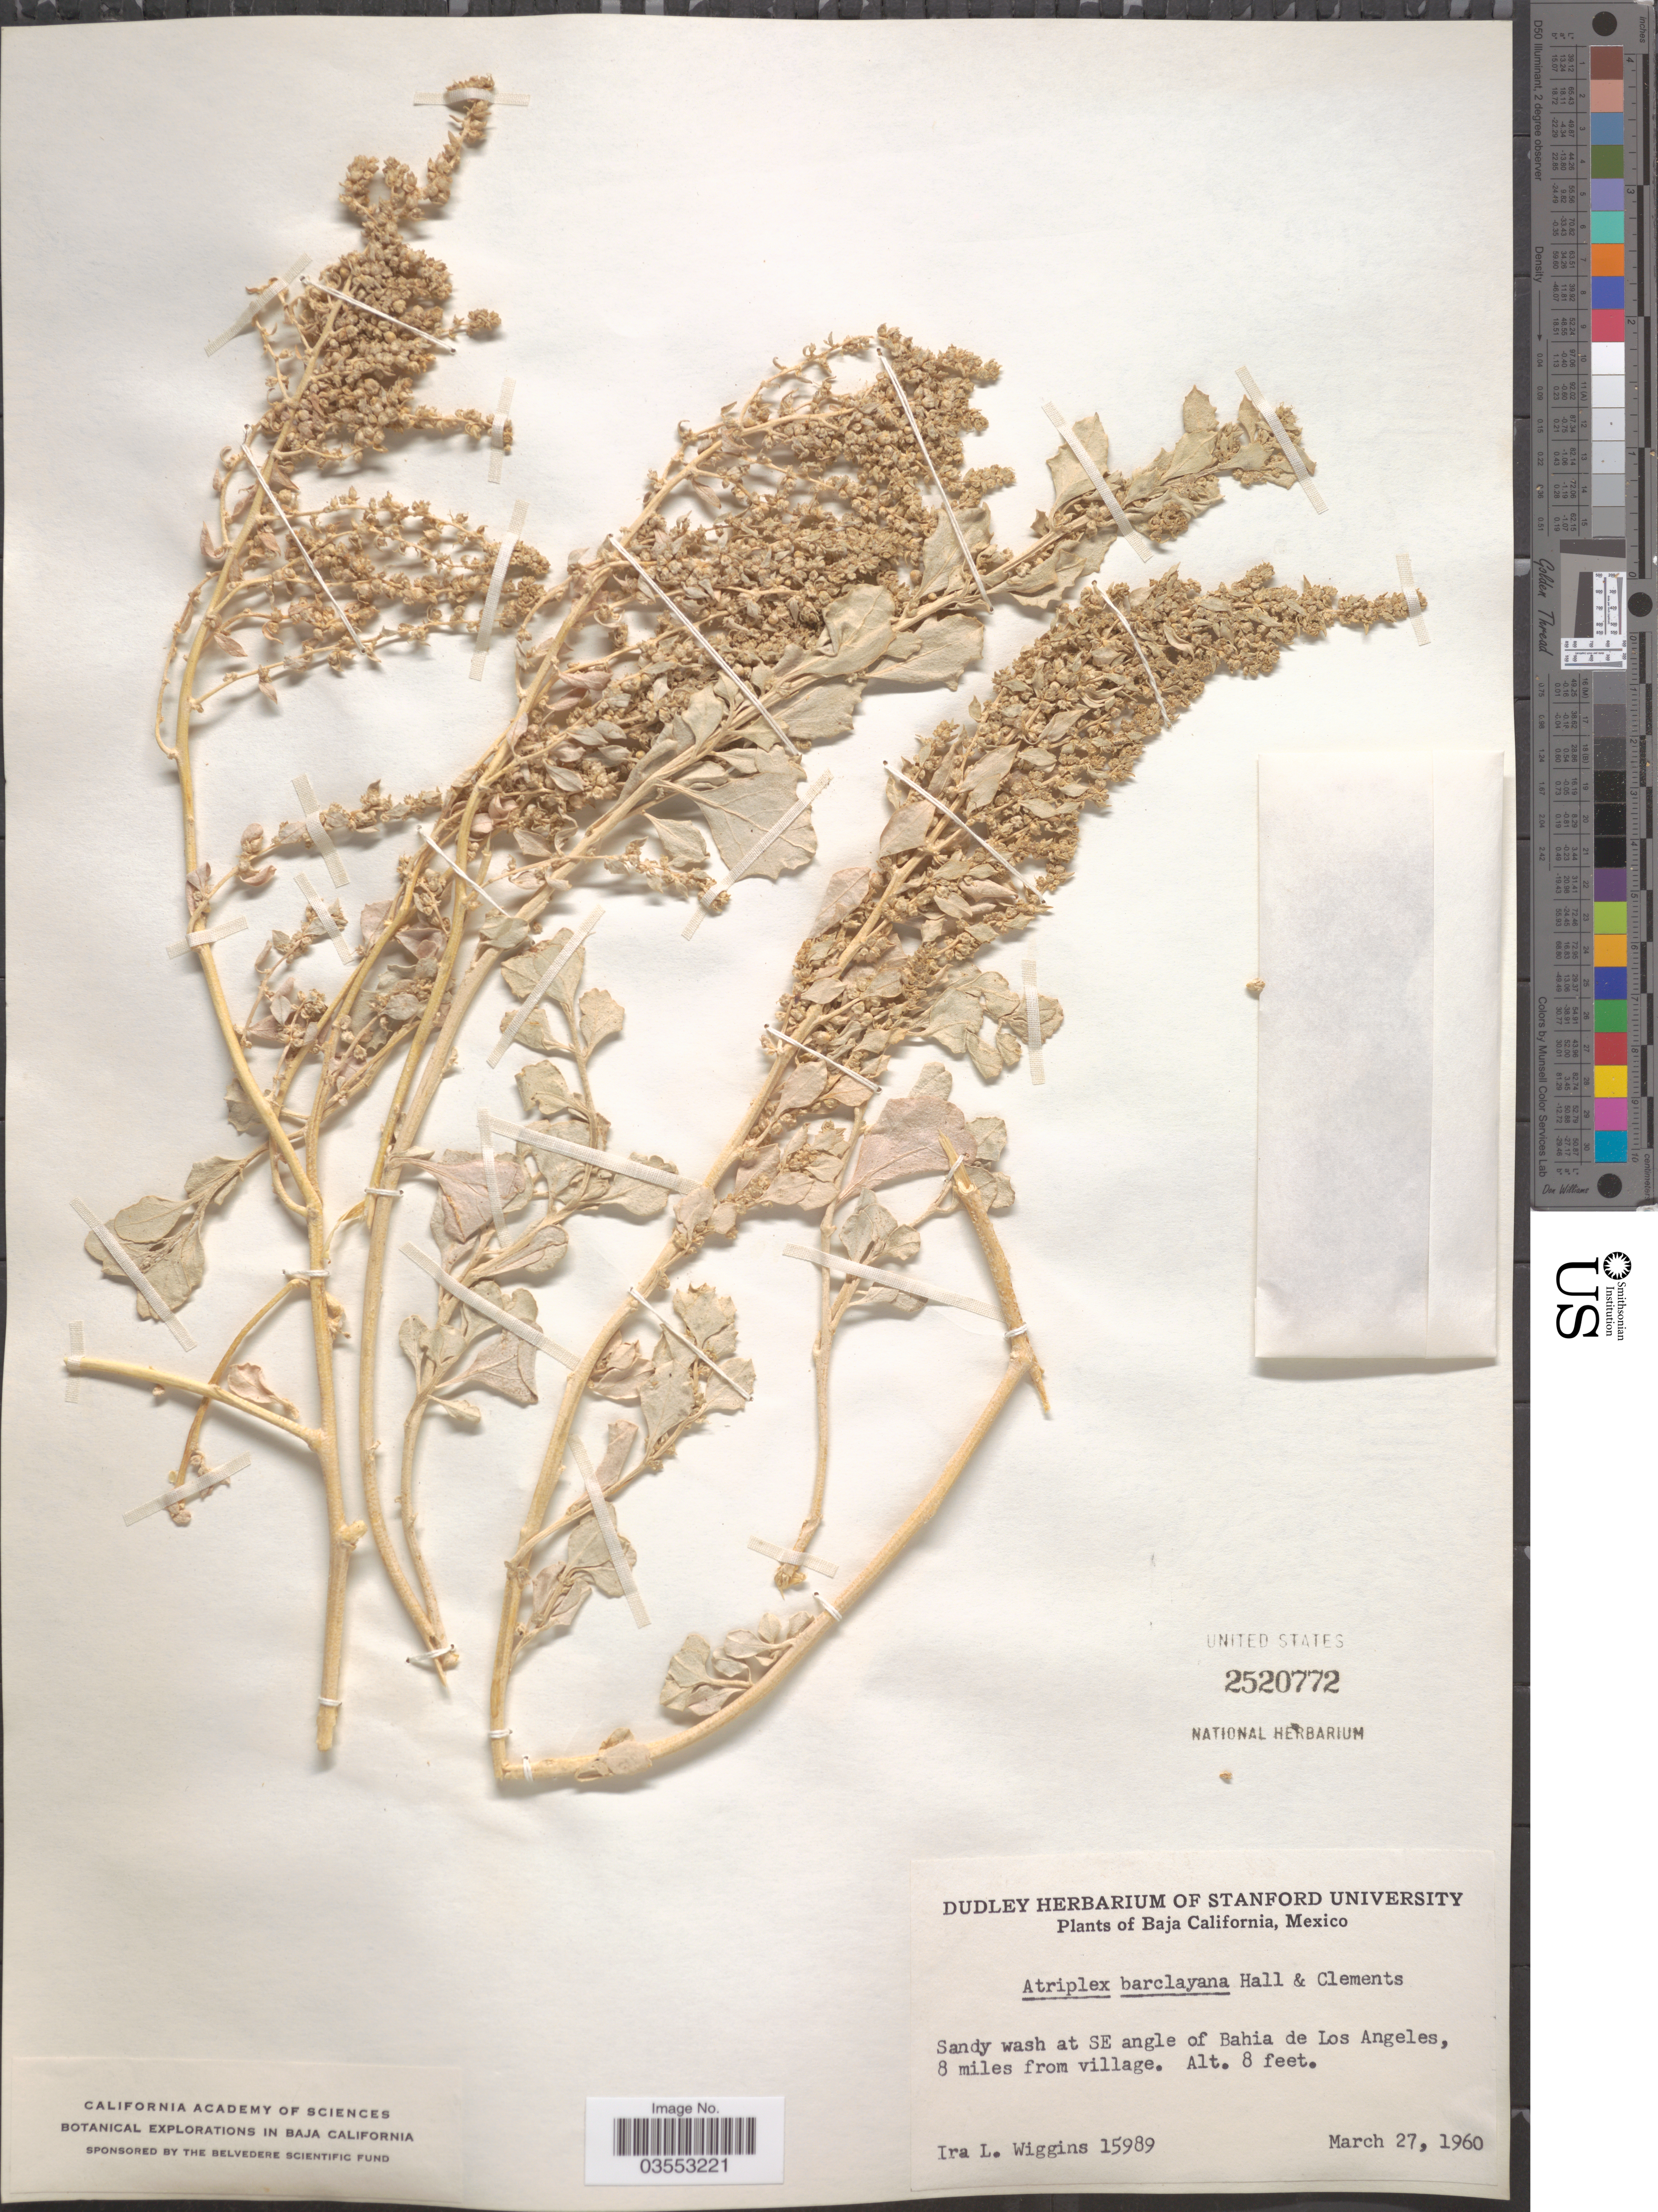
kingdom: Plantae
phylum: Tracheophyta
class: Magnoliopsida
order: Caryophyllales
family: Amaranthaceae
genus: Atriplex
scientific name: Atriplex barclayana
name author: (Benth.) D. Dietr.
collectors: I. L. Wiggins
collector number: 15989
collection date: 1960-03-27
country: Mexico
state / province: Baja California Norte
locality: Sandy wash at SE angle of Bahia de Los Angeles, 8 miles from village.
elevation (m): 2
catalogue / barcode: US 2520772